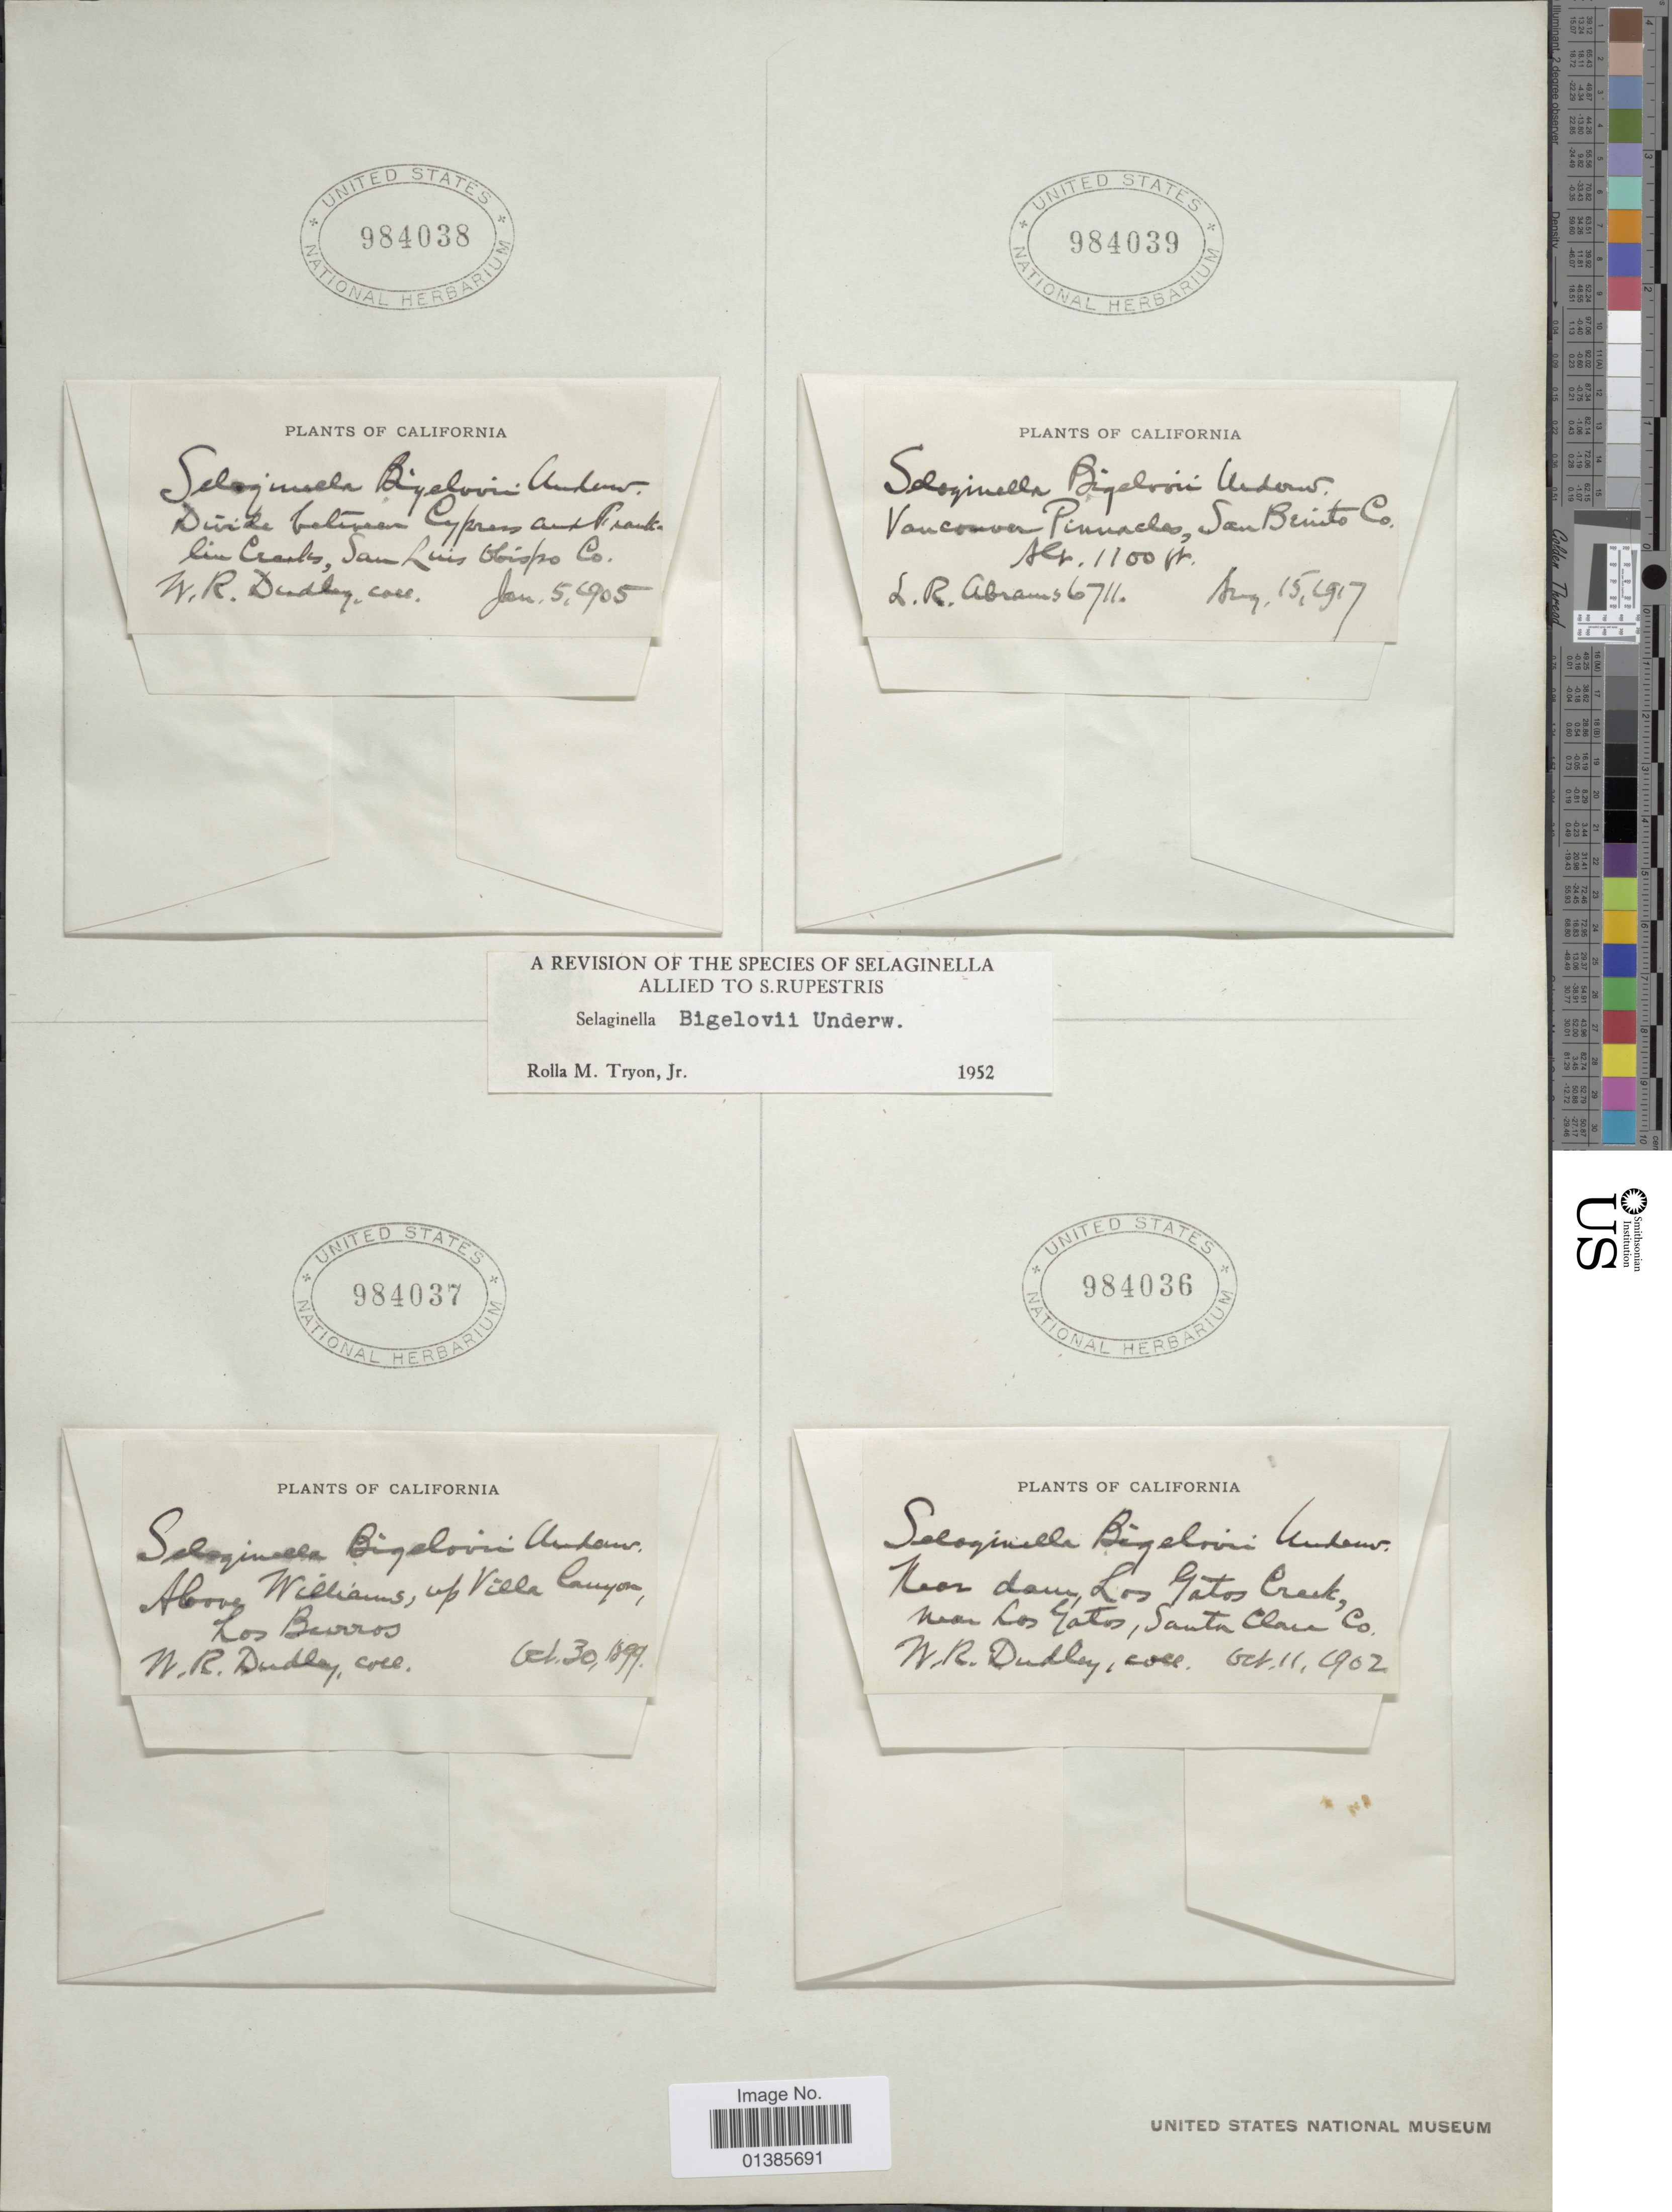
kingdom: Plantae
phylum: Tracheophyta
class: Lycopodiopsida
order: Selaginellales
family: Selaginellaceae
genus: Selaginella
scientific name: Selaginella bigelovii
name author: Underw.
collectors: W. Dudley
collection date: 1902-10-11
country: United States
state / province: California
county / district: Santa Clara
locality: Near dam, Los Gatos Creek, near Los Gatos, Santa Clara Co.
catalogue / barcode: US 984036